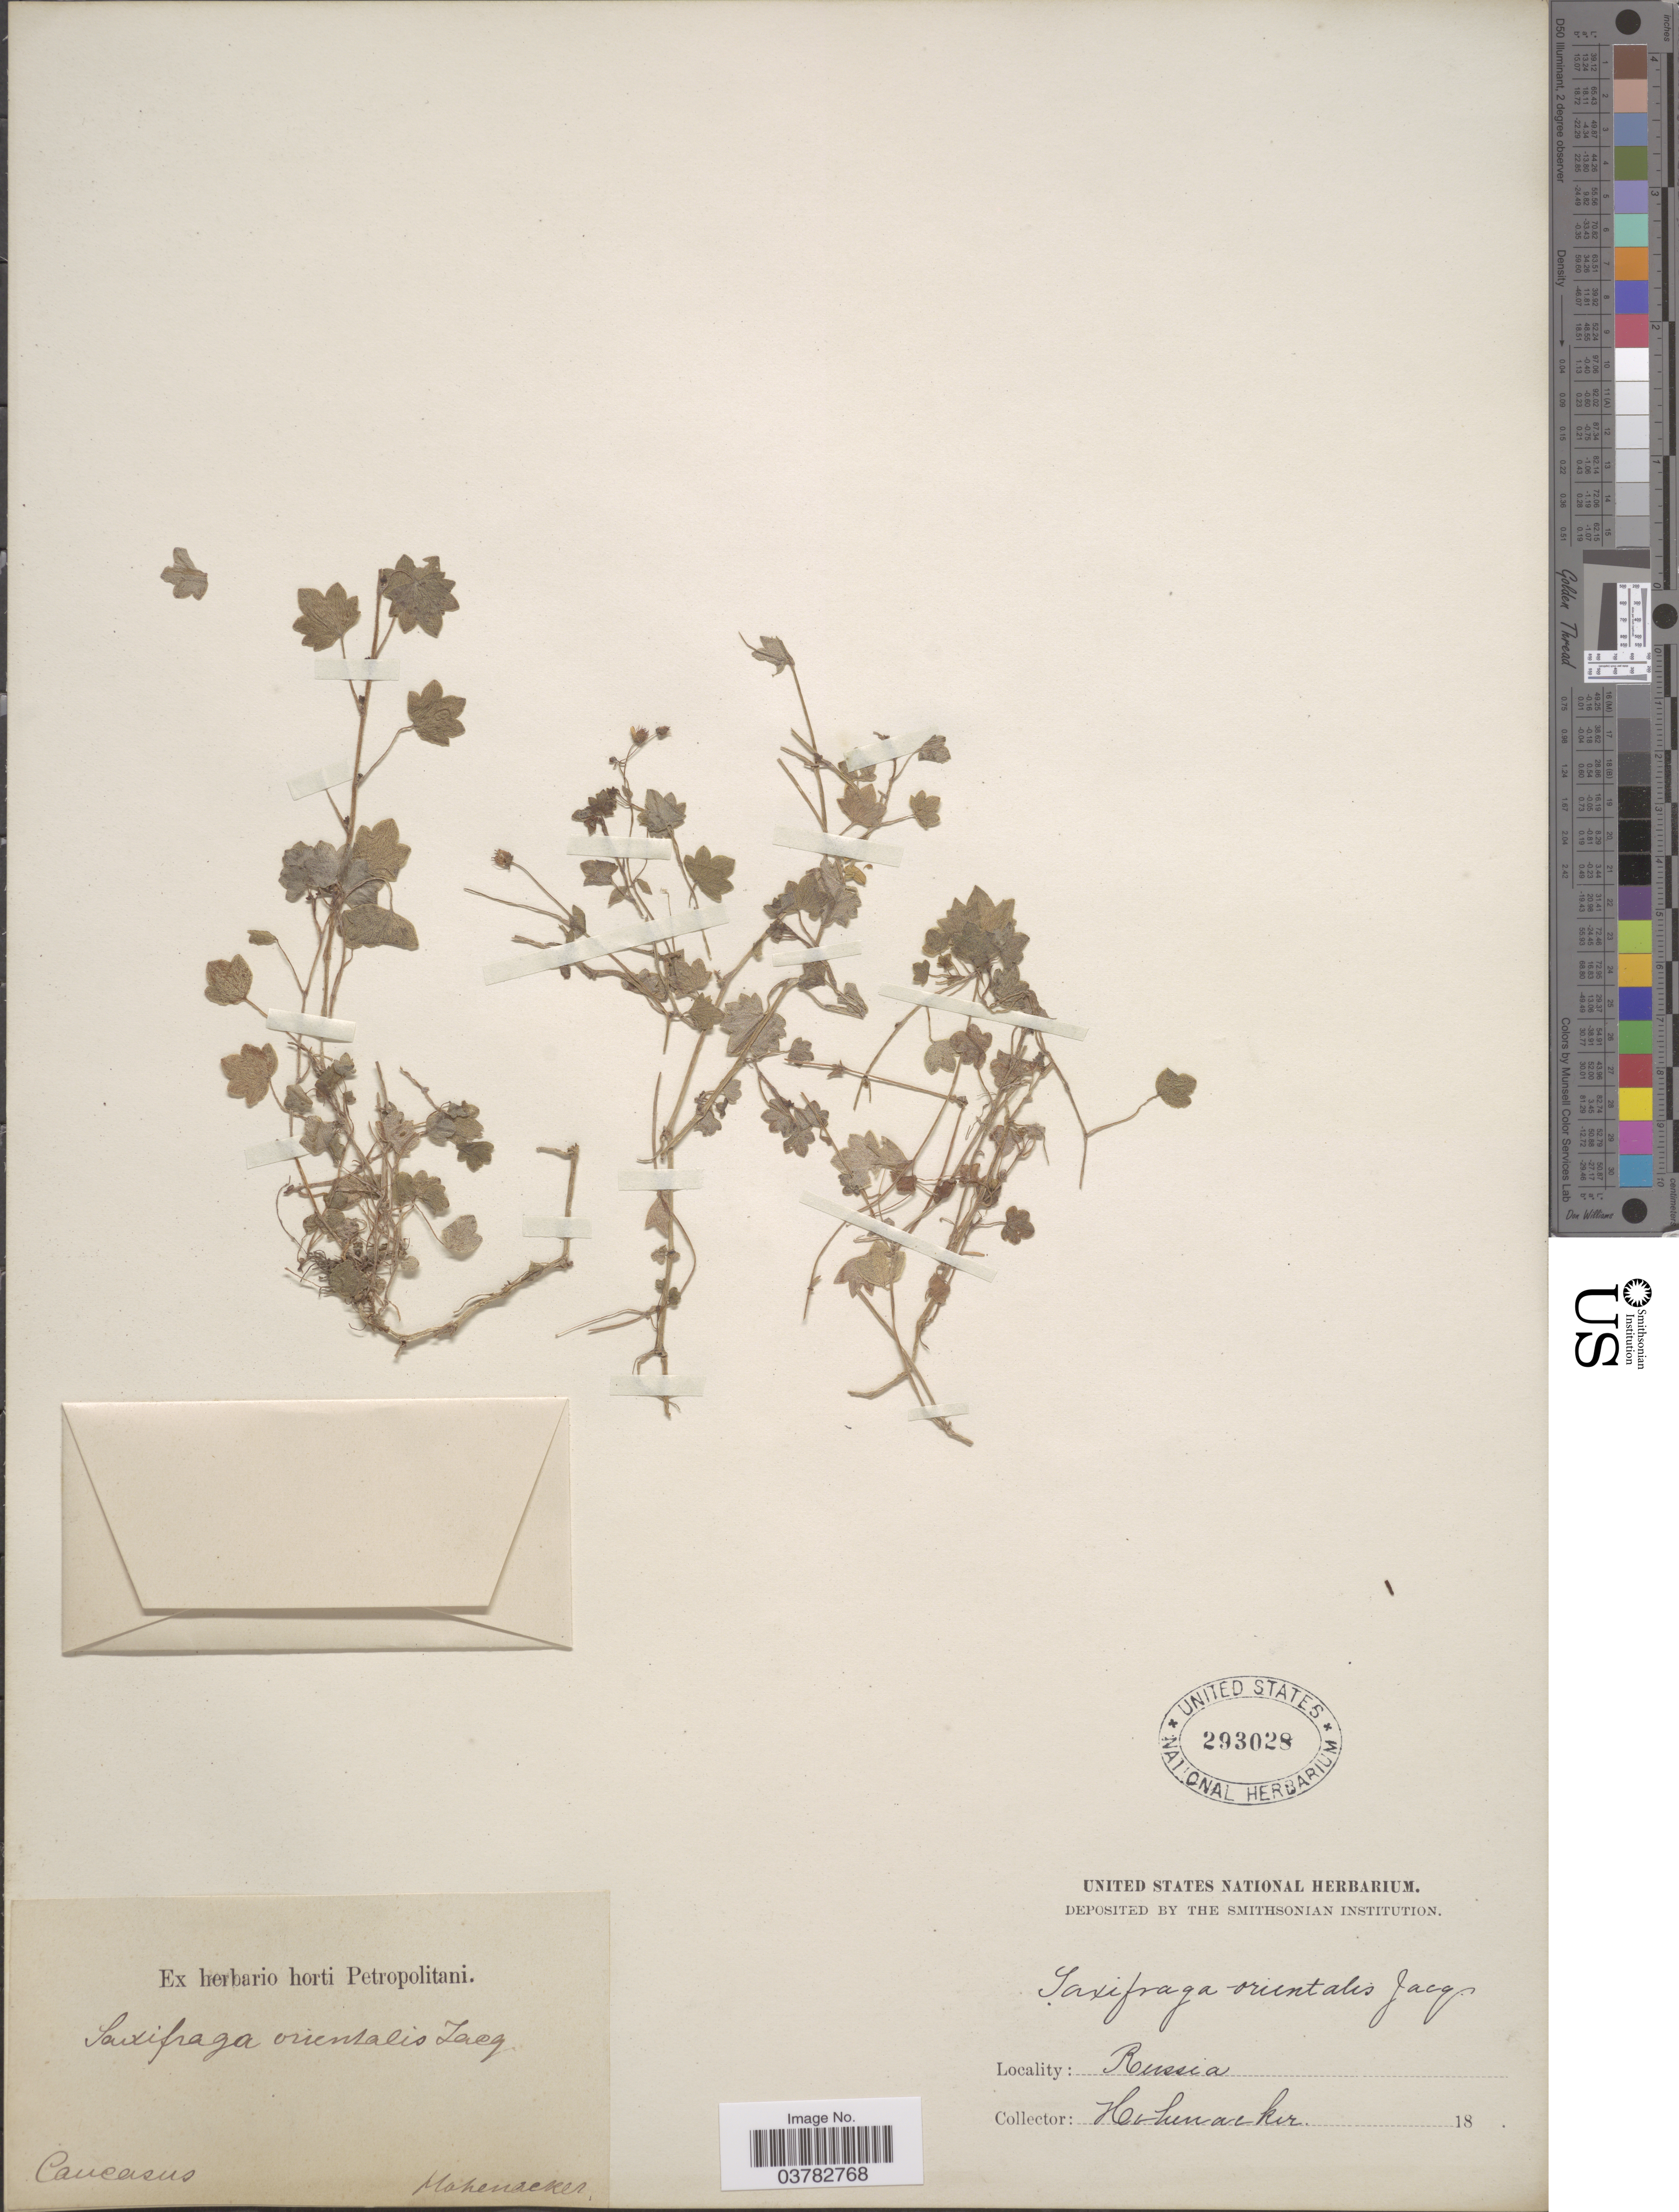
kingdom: Plantae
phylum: Tracheophyta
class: Magnoliopsida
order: Saxifragales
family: Saxifragaceae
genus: Saxifraga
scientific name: Saxifraga orientalis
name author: Jacq.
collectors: Hohenacker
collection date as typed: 18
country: Russian Federation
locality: Caucasus. Russia.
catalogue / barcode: US 293028